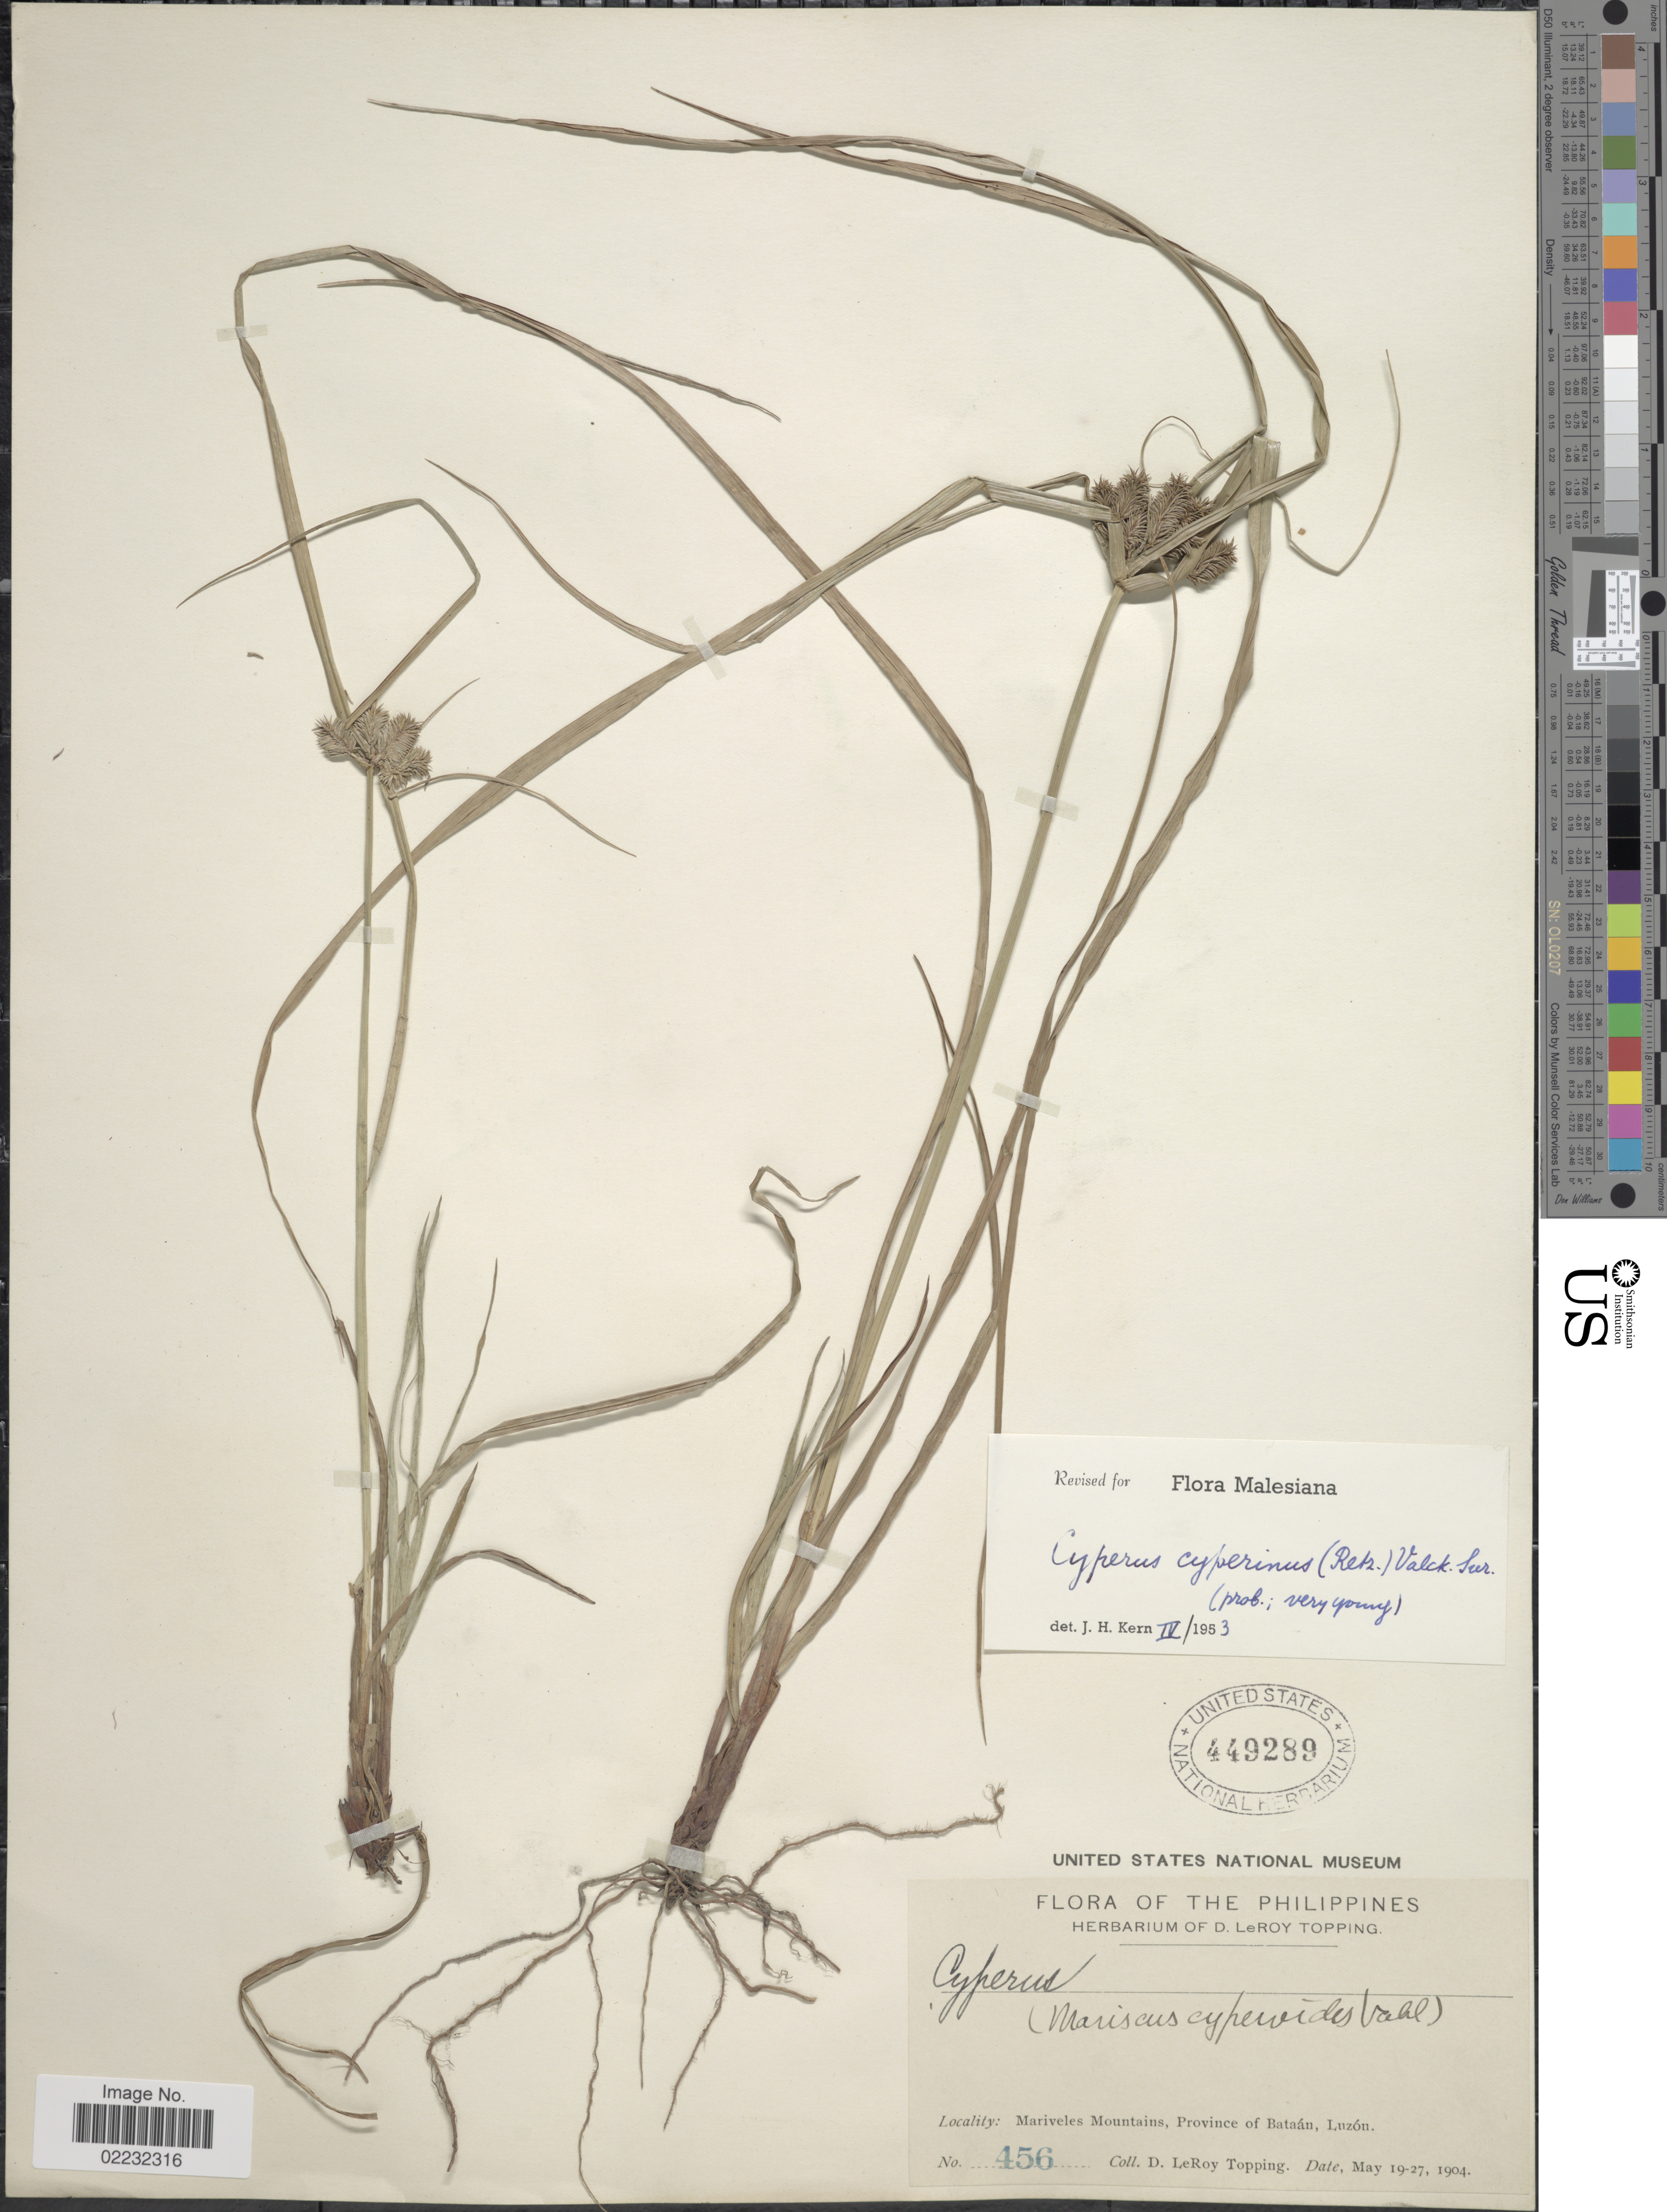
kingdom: Plantae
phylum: Tracheophyta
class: Liliopsida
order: Poales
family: Cyperaceae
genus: Cyperus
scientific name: Cyperus cyperinus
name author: (Retz.) Valck. Sur.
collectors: D. L. Topping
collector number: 456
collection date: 1904-05-19/1904-05-27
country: Philippines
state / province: Cagayan Valley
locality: Mariveles Mountains, Province of Bataan, Luzon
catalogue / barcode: US 449289